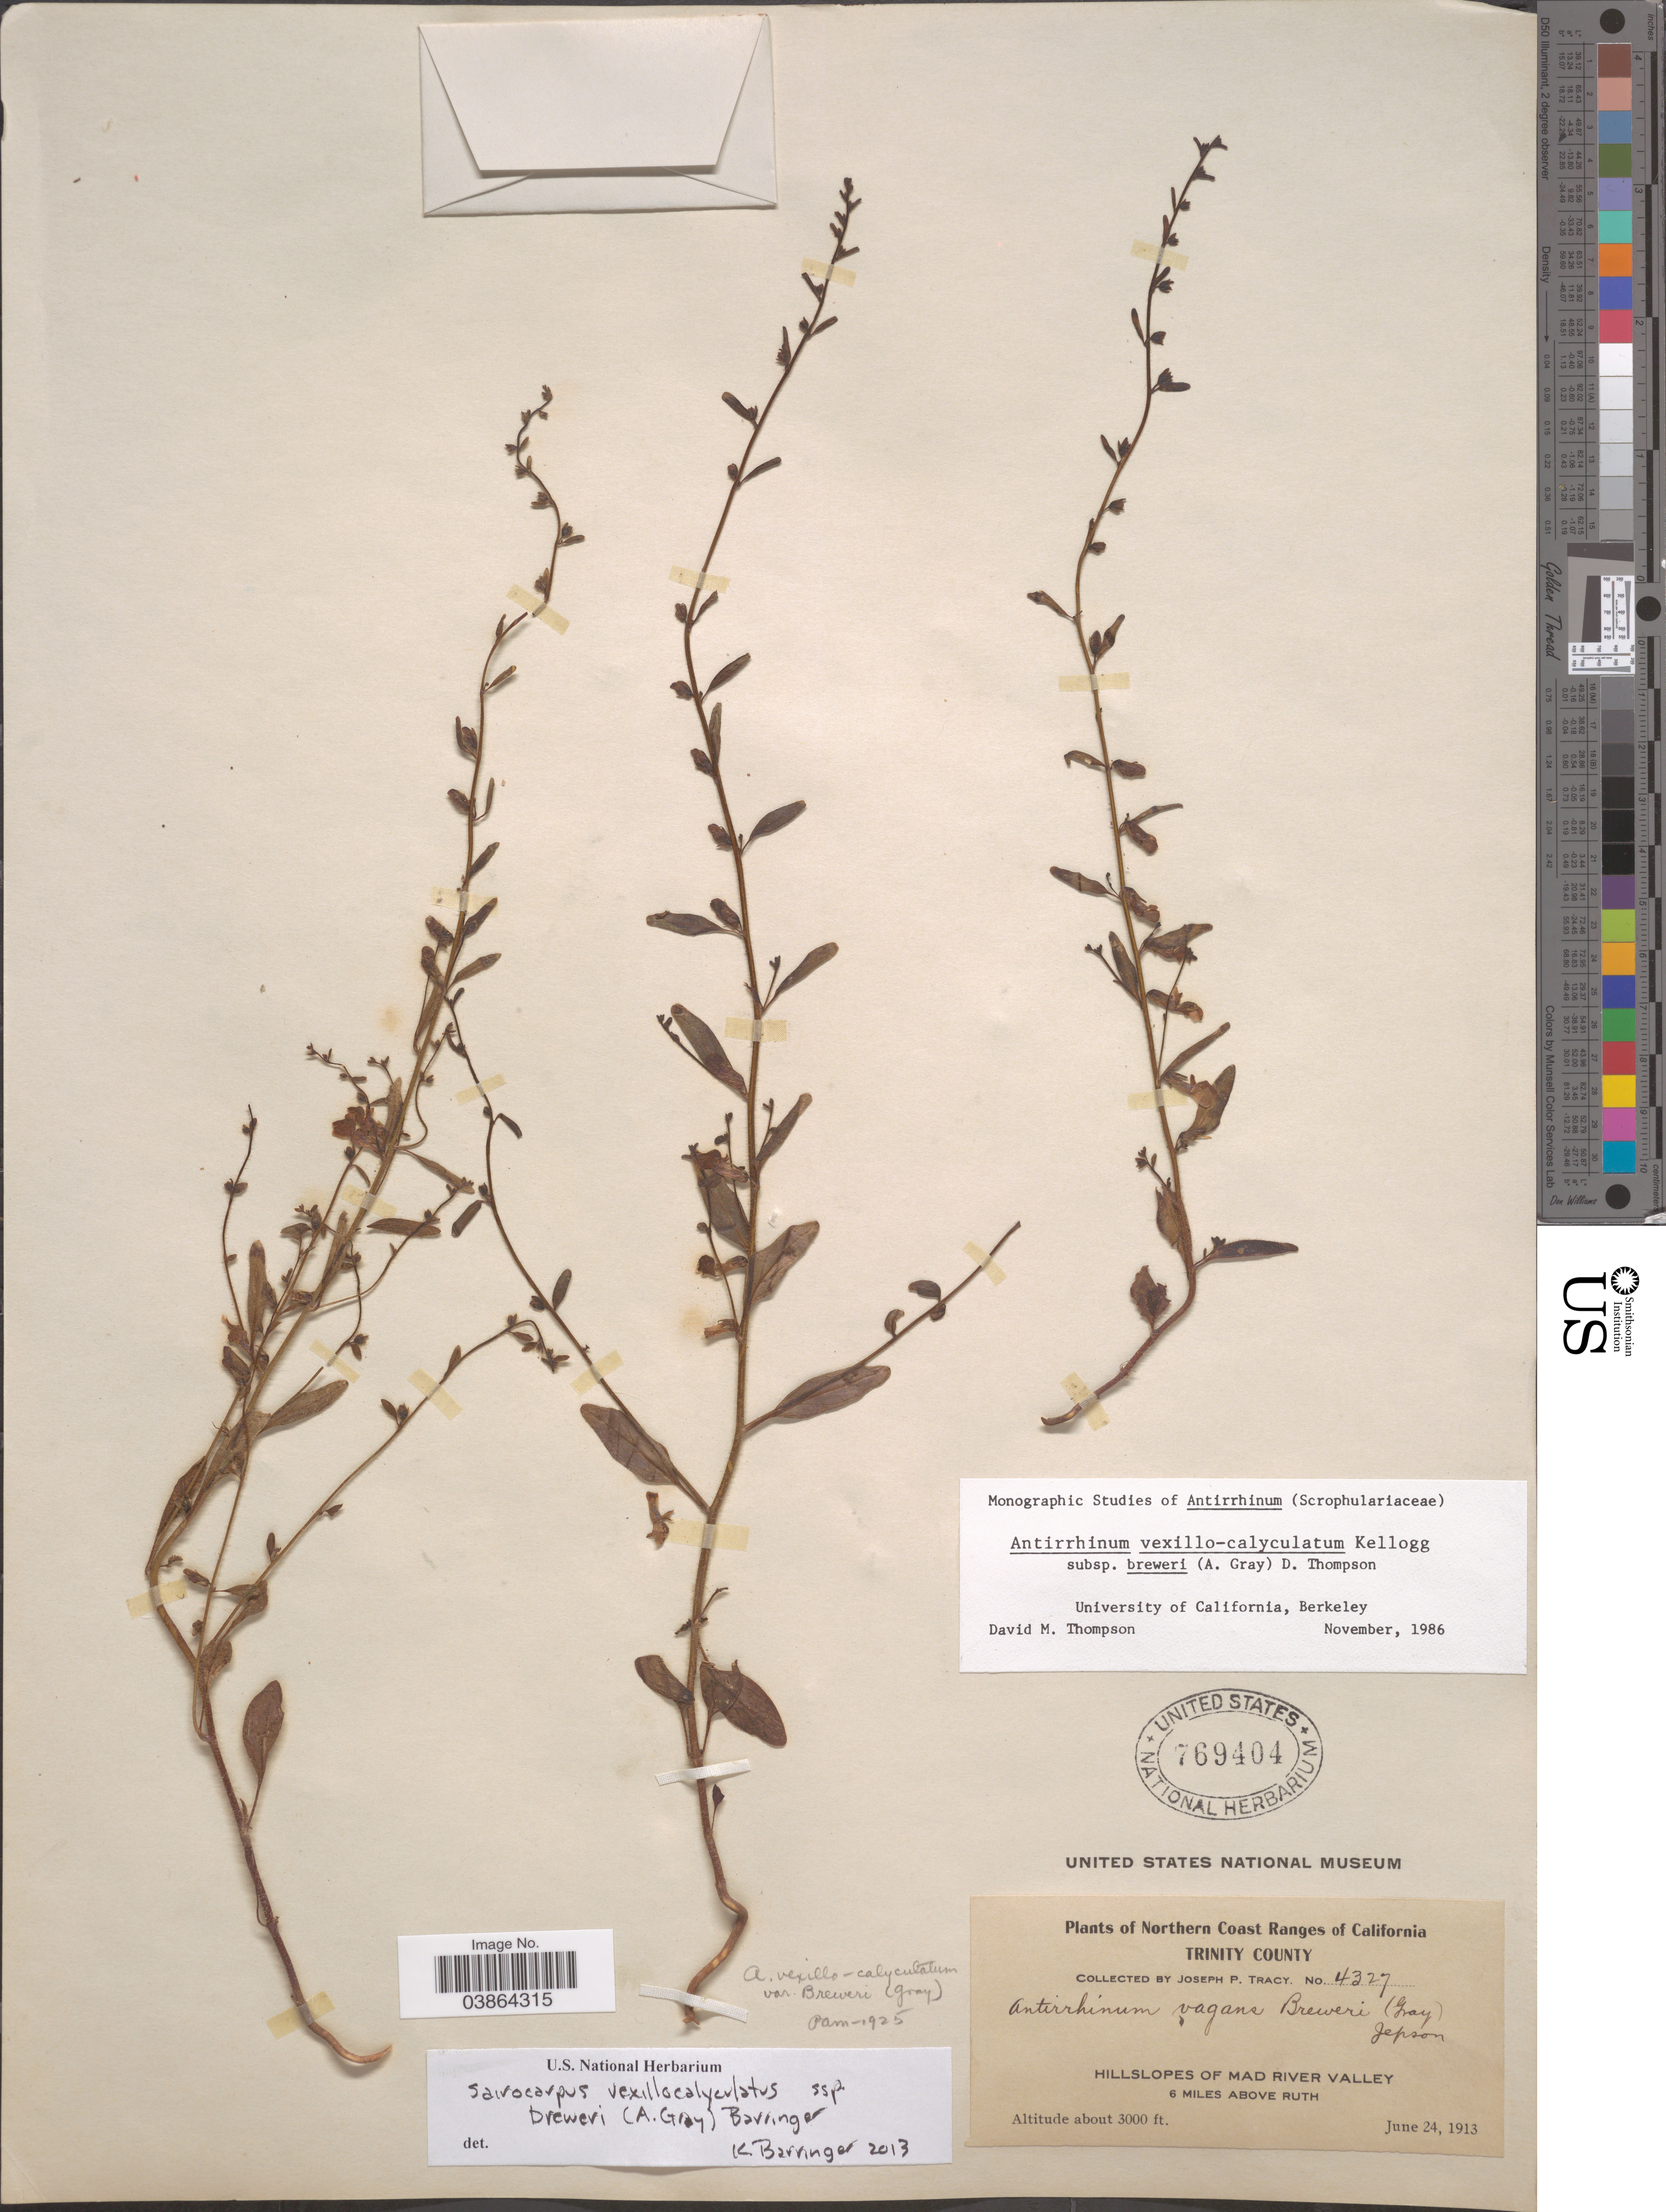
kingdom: Plantae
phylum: Tracheophyta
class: Magnoliopsida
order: Lamiales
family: Plantaginaceae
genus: Sairocarpus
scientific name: Sairocarpus vexillocalyculatus subsp. breweri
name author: (A. Gray) Barringer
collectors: J. Tracy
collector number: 4327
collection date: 1913-06-24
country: United States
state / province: California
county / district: Trinity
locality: Northern Coast Ranges of California. Trinity County. Hillslopes of Mad River Valley. 6 miles above Ruth.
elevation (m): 914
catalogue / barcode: US 769404